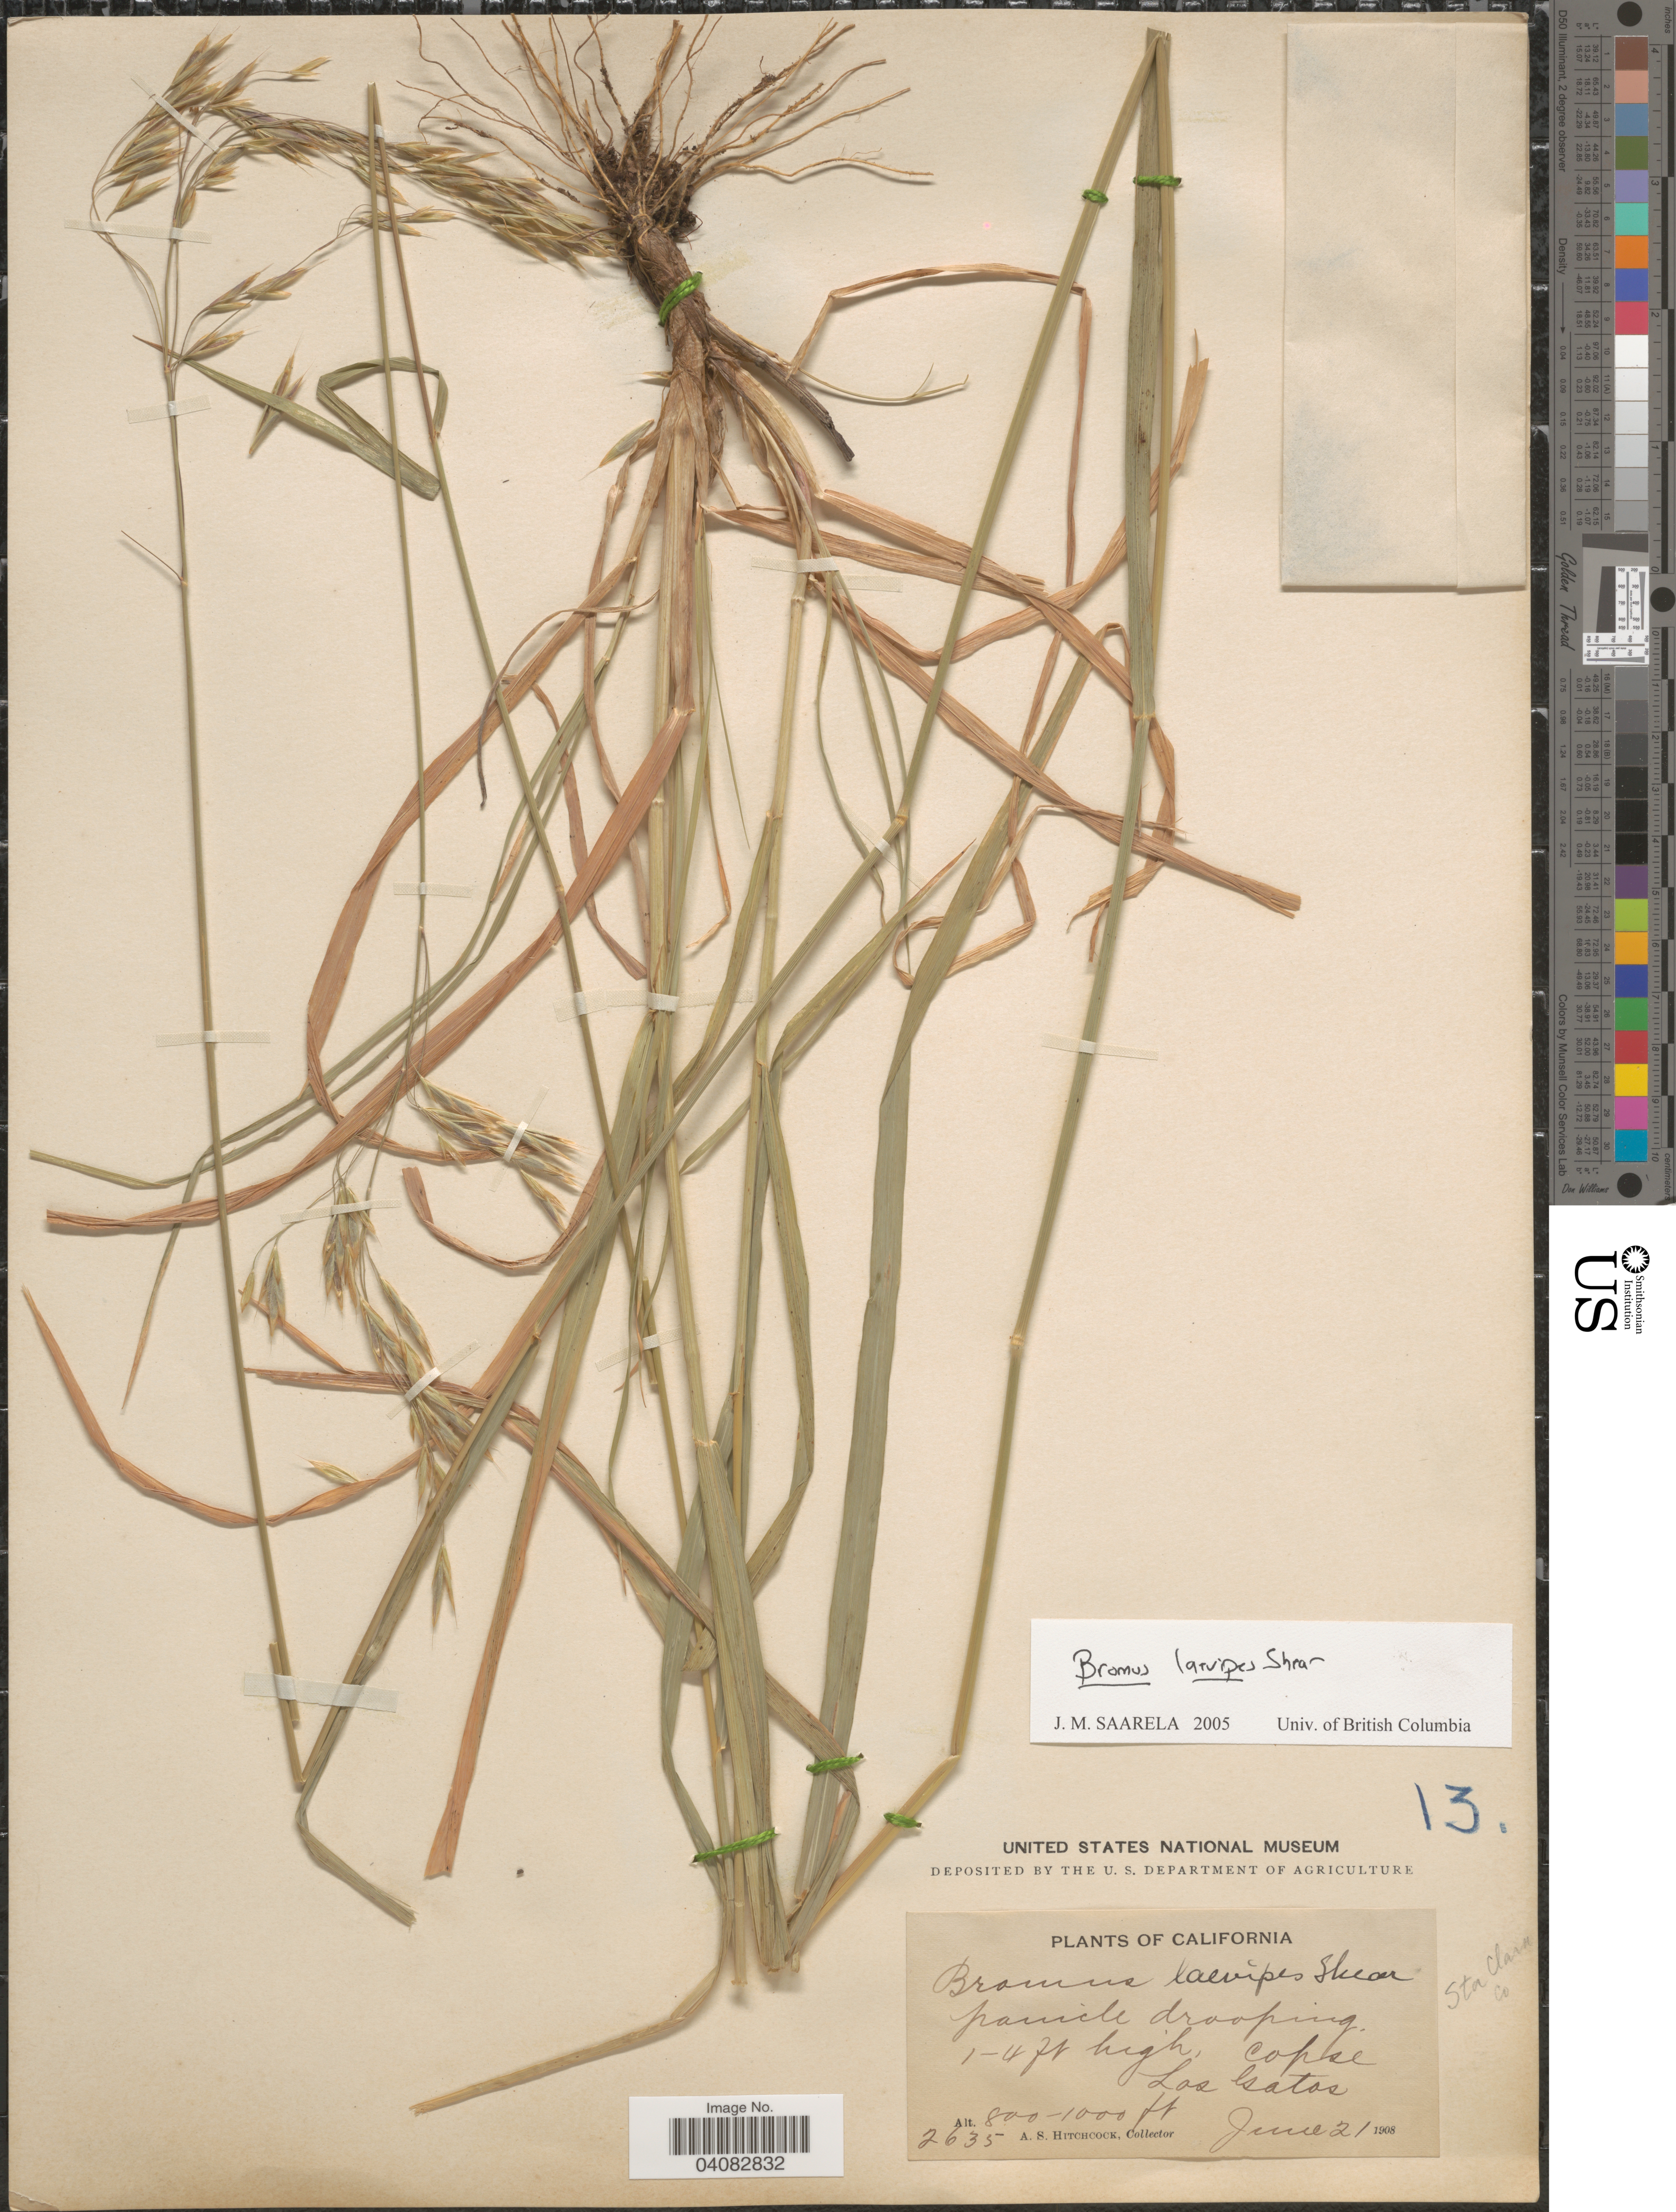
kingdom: Plantae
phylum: Tracheophyta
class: Liliopsida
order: Poales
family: Poaceae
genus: Bromus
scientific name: Bromus laevipes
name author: Shear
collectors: A. S. Hitchcock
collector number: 2635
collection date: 1908-06-21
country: United States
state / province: California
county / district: Santa Clara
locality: Copse. Los Gatos. Sta Clara Co.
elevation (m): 244